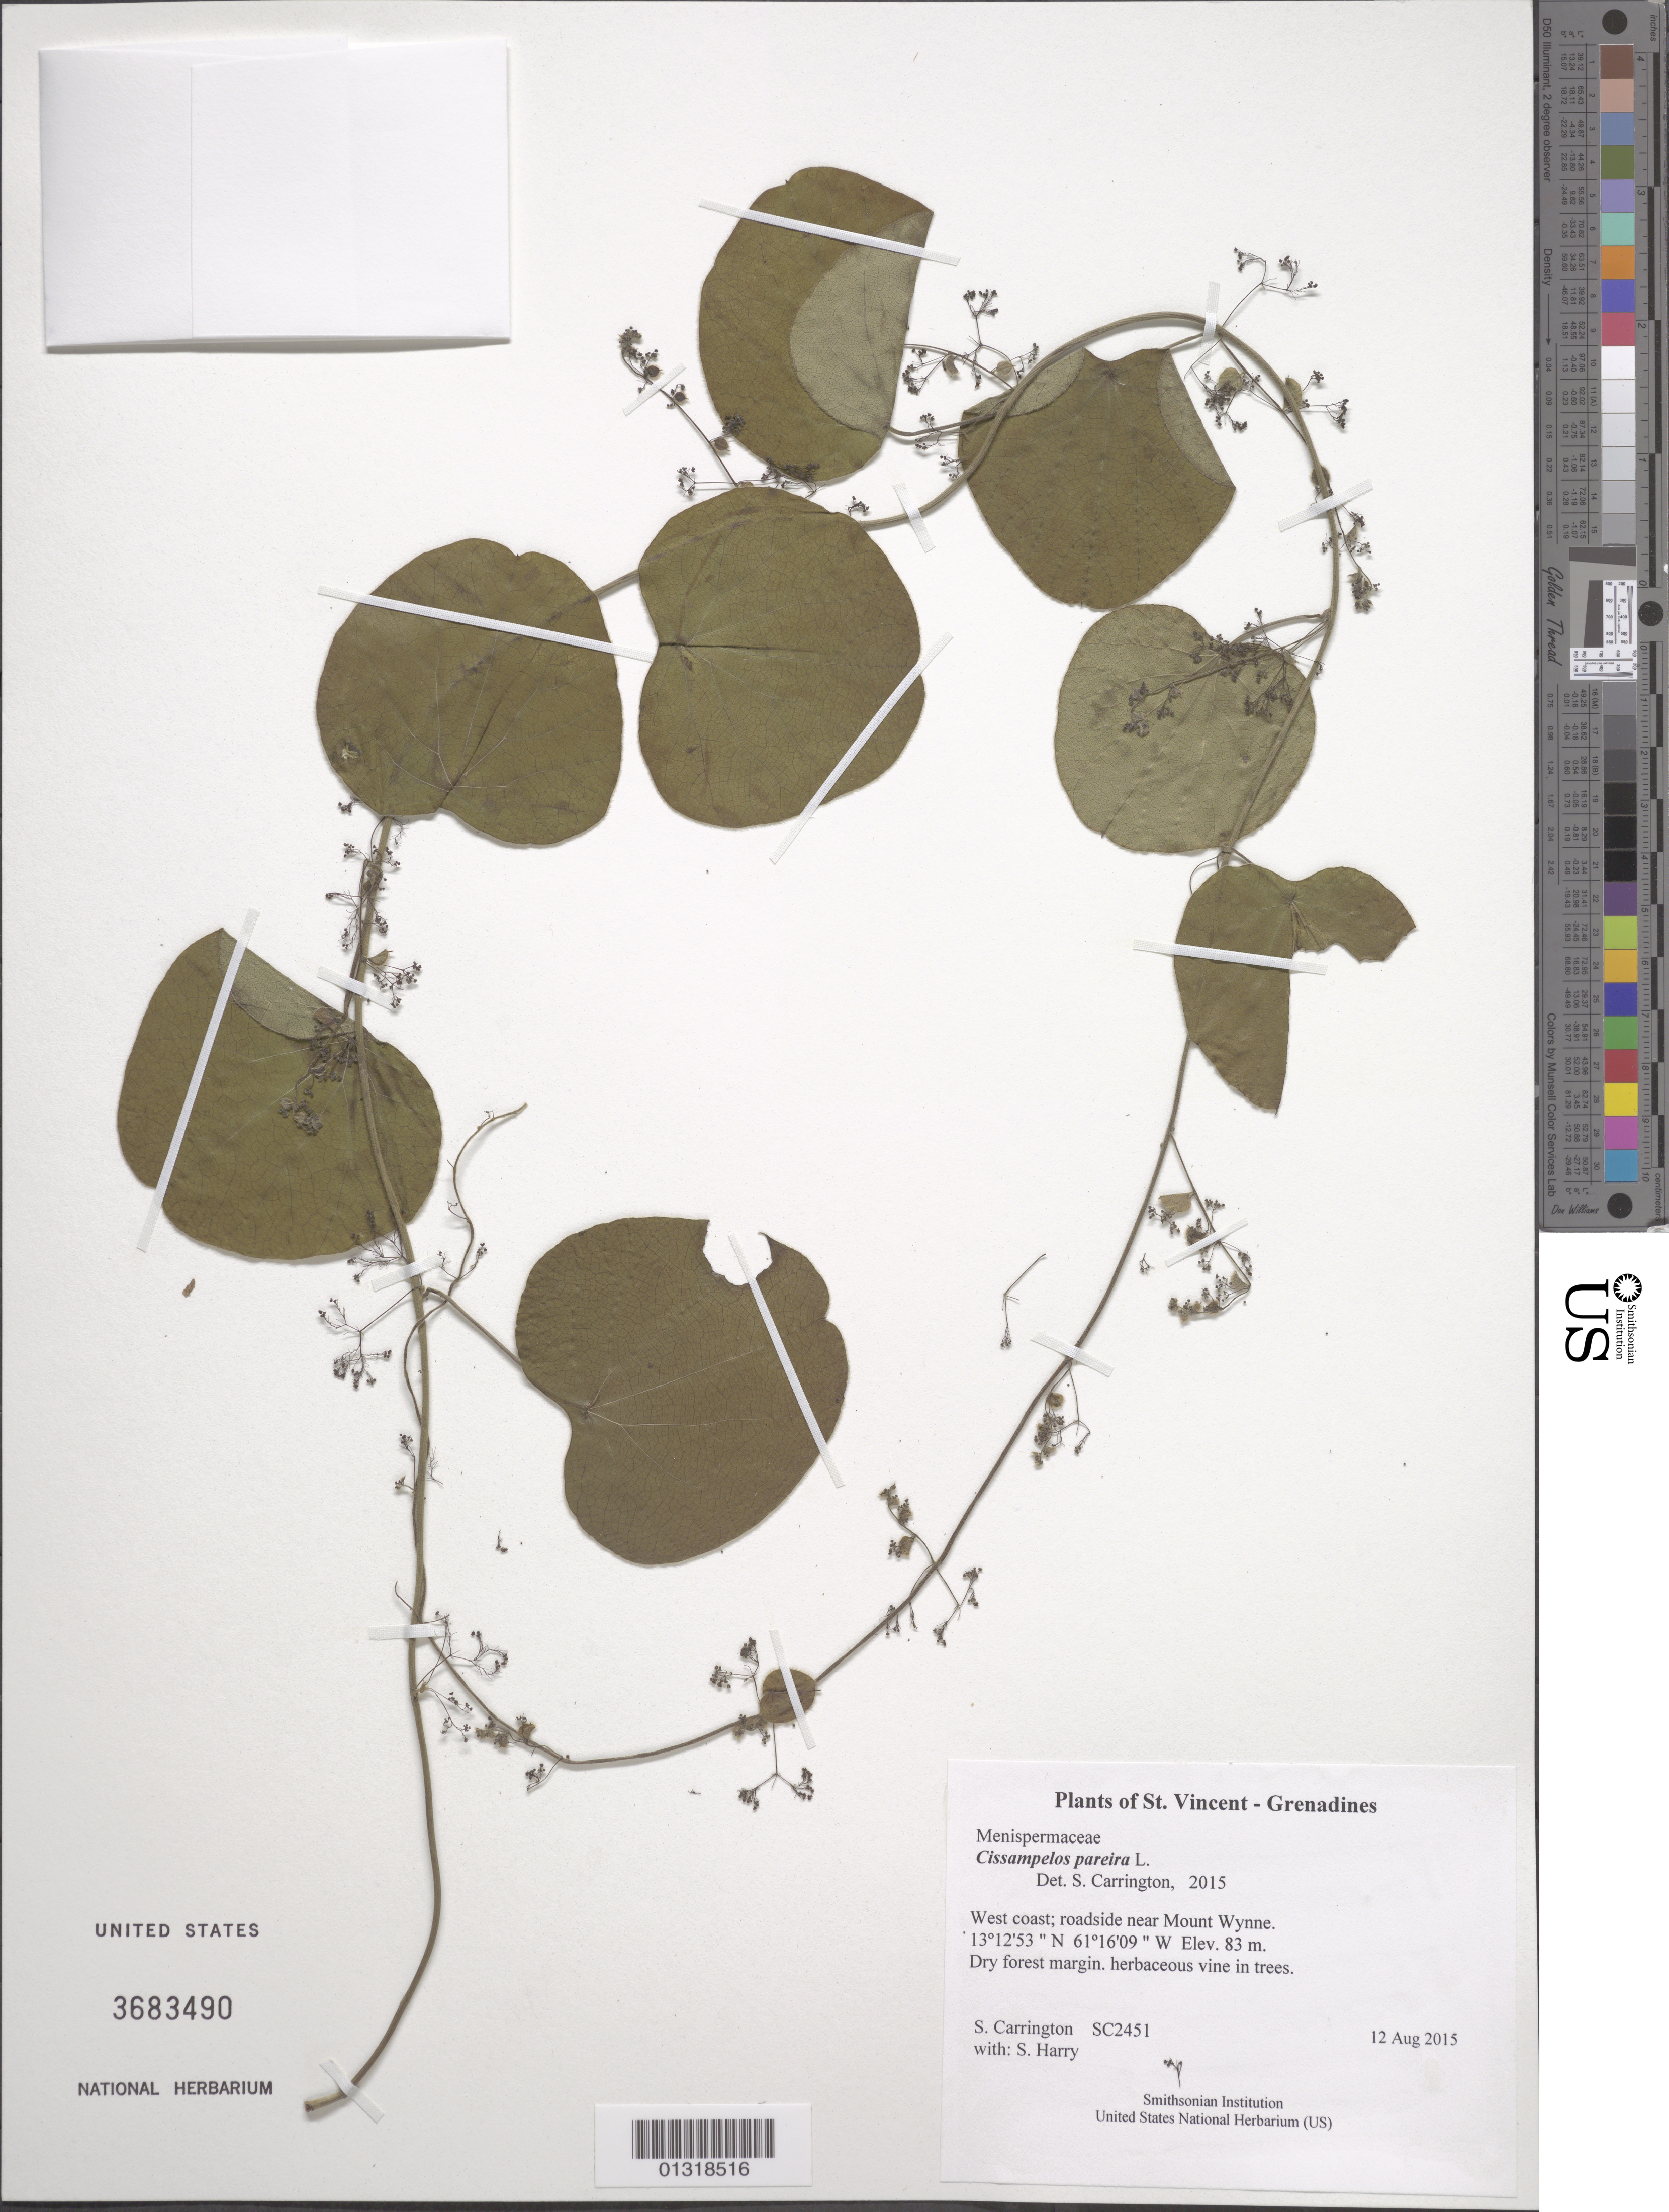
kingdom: Plantae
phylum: Tracheophyta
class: Magnoliopsida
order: Ranunculales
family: Menispermaceae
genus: Cissampelos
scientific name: Cissampelos pareira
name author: L.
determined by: Carrington, C. M. S.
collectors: C. M. S. Carrington & S. Harry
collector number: SC2451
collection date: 2015-08-12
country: St. Vincent - Grenadines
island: St Vincent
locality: west coast; roadside near Mount Wynne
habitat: Dry forest margin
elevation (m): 83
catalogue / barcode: US 3683490